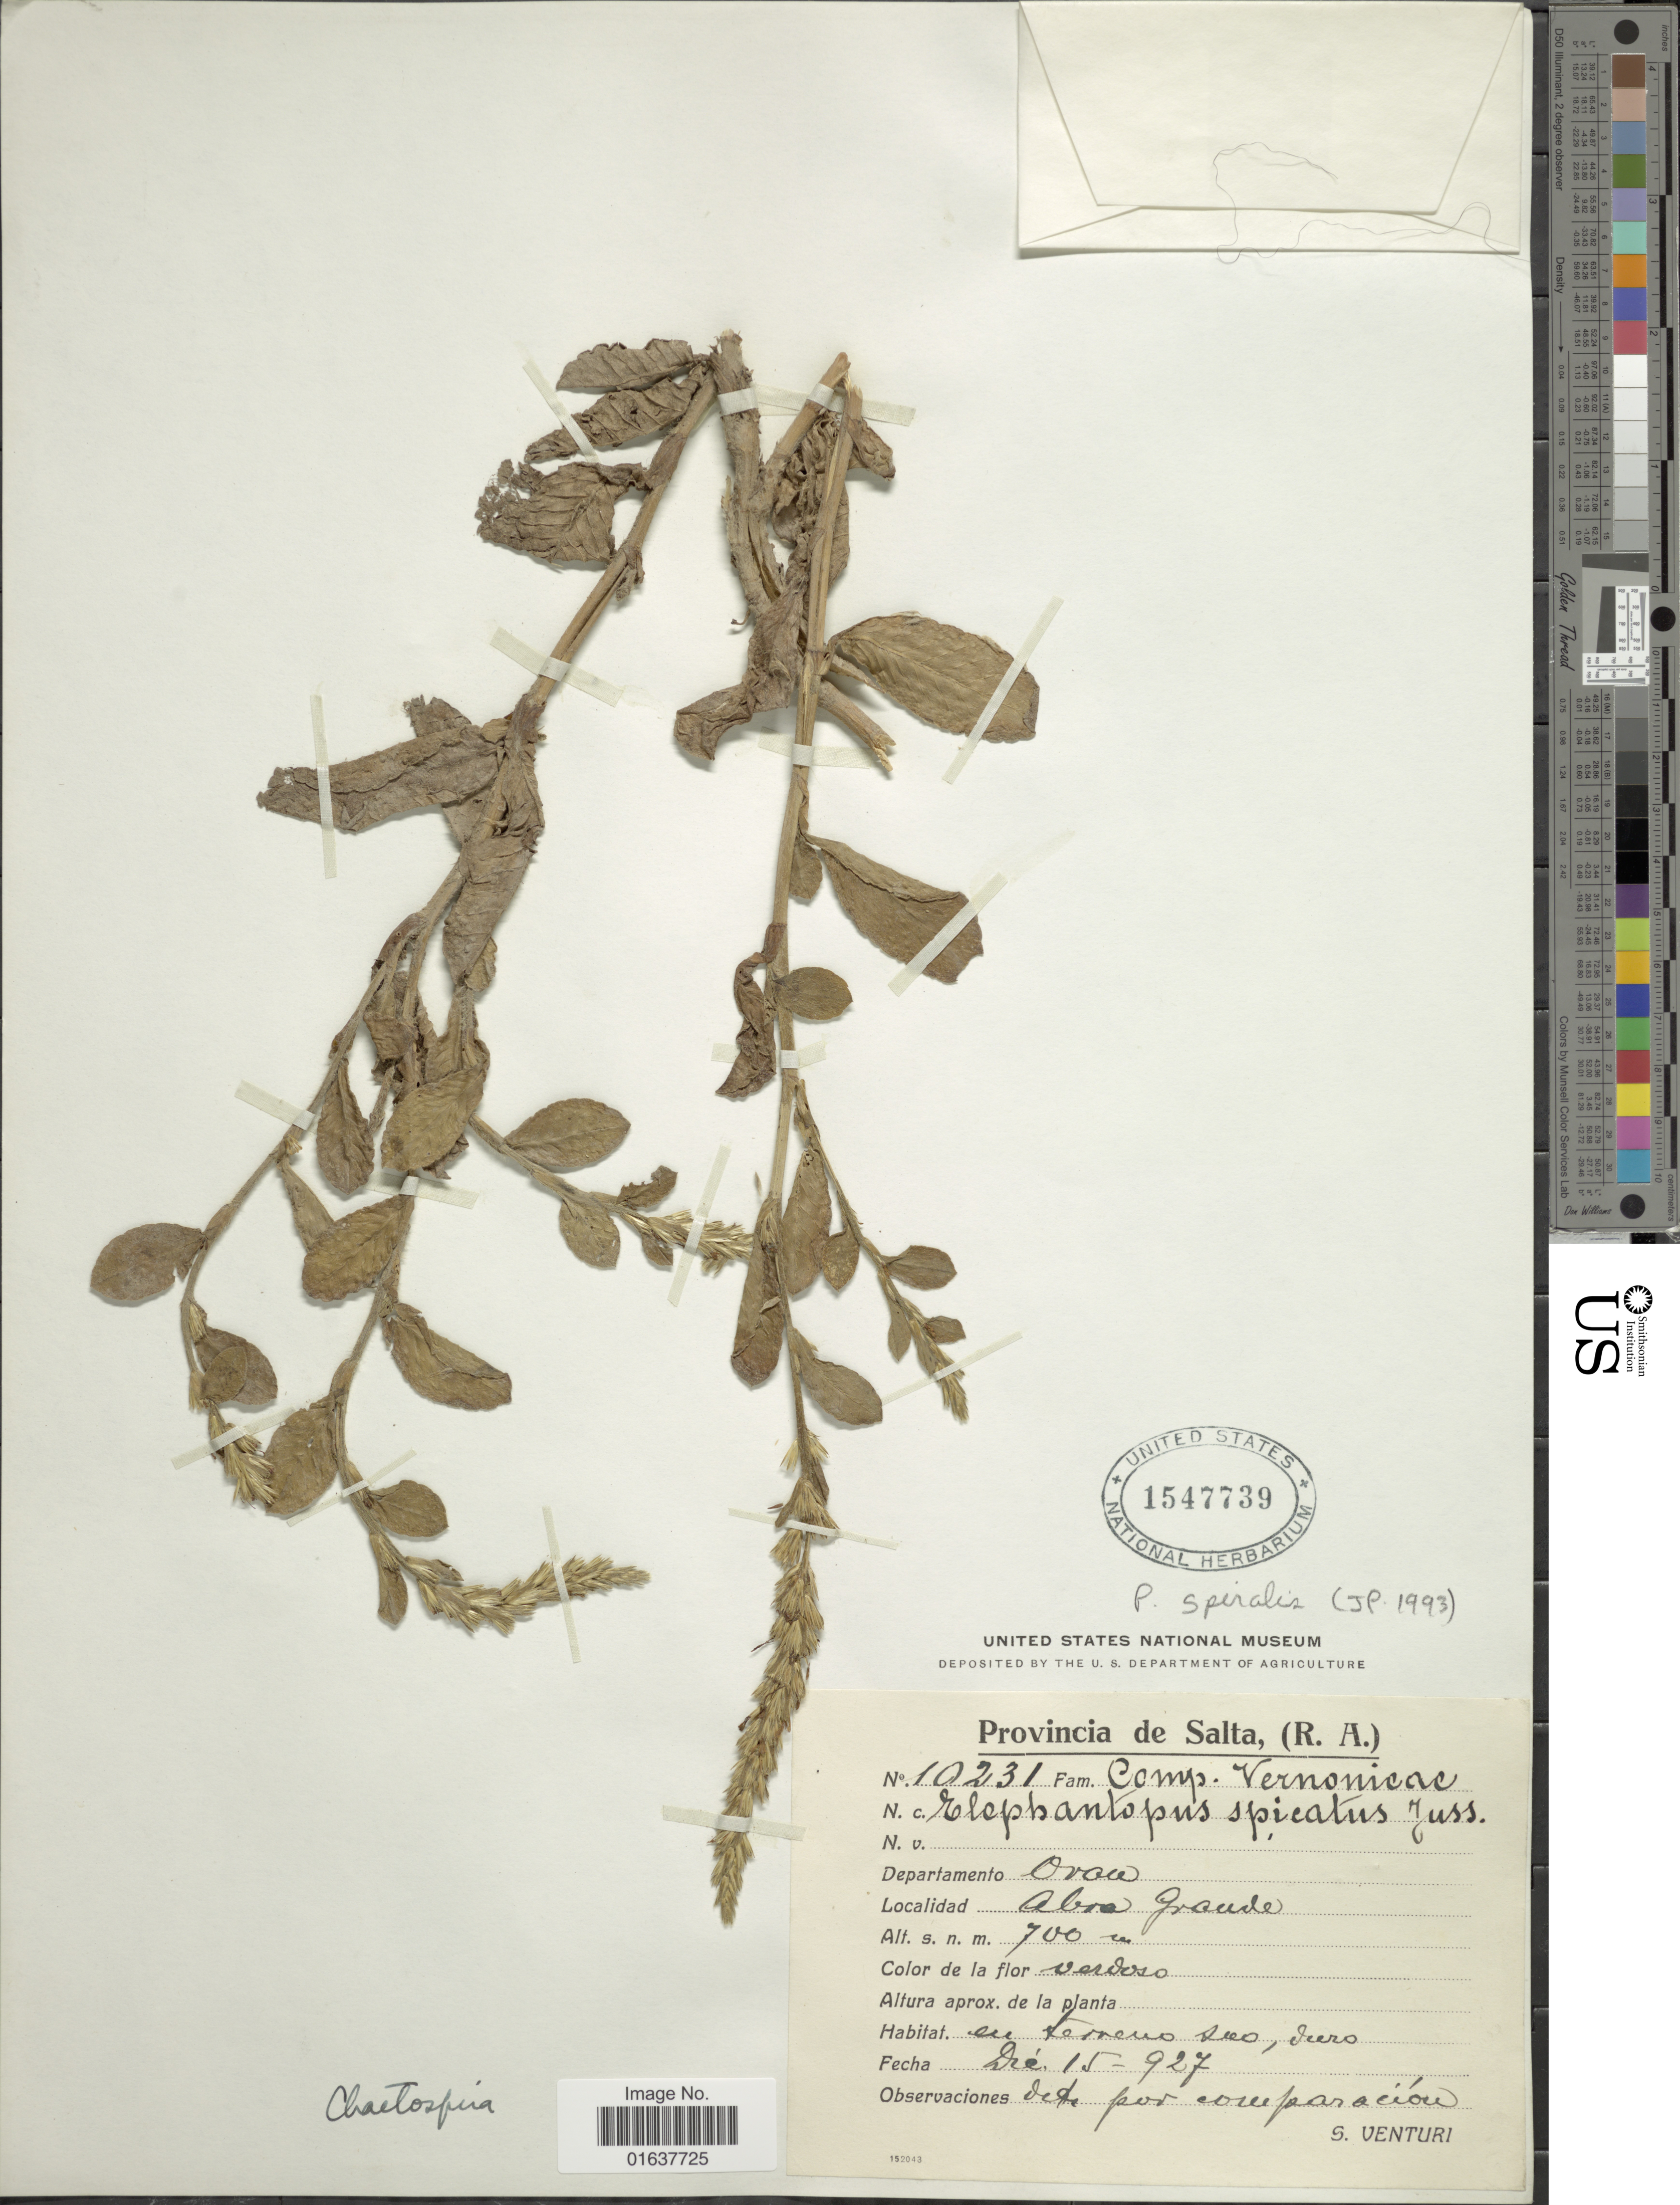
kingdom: Plantae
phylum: Tracheophyta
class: Magnoliopsida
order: Asterales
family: Asteraceae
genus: Pseudelephantopus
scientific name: Pseudelephantopus spiralis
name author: (Less.) Cronquist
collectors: S. Venturi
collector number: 10231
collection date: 1927-12-15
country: Argentina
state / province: Salta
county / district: Orán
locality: Abra Grande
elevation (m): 700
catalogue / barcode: US 1547739